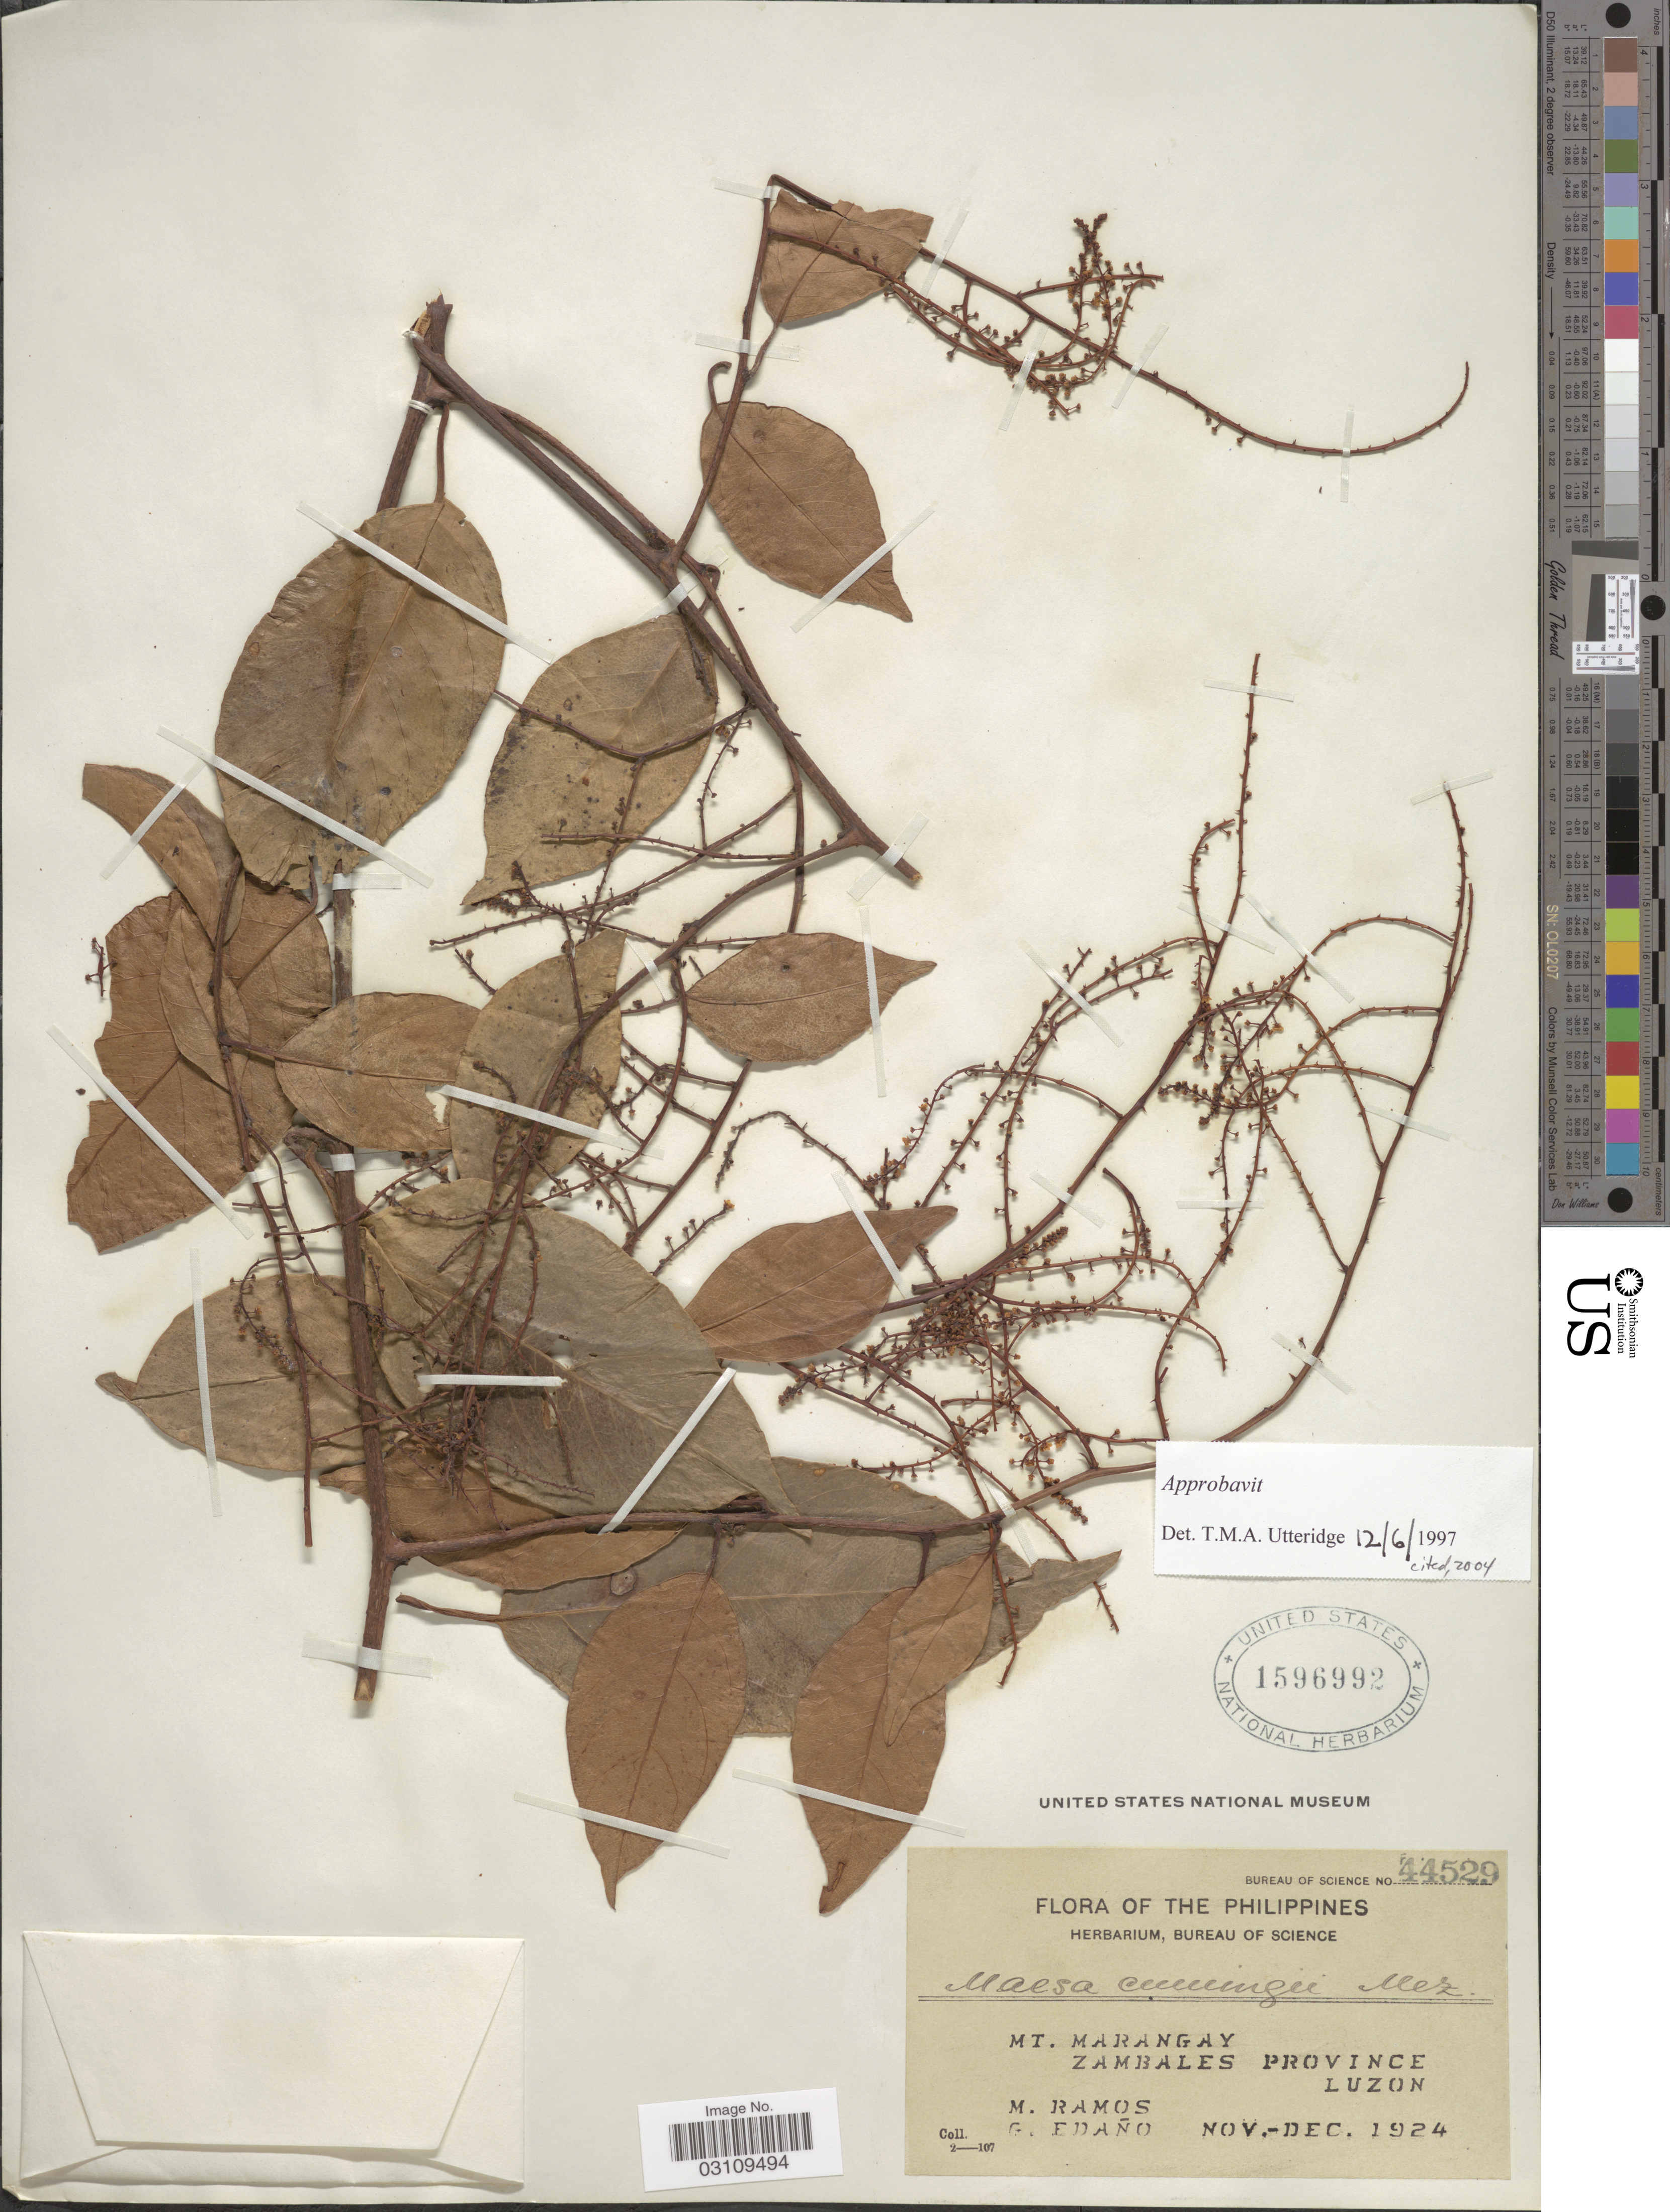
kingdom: Plantae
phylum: Tracheophyta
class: Magnoliopsida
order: Ericales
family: Primulaceae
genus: Maesa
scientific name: Maesa cumingii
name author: Mez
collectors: M. Ramos & G. Edaño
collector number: Bureau of Science 44529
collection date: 1924-11/1924-12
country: Philippines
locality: Mt. Marangay, Zambales Province, Luzon.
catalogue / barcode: US 1596992